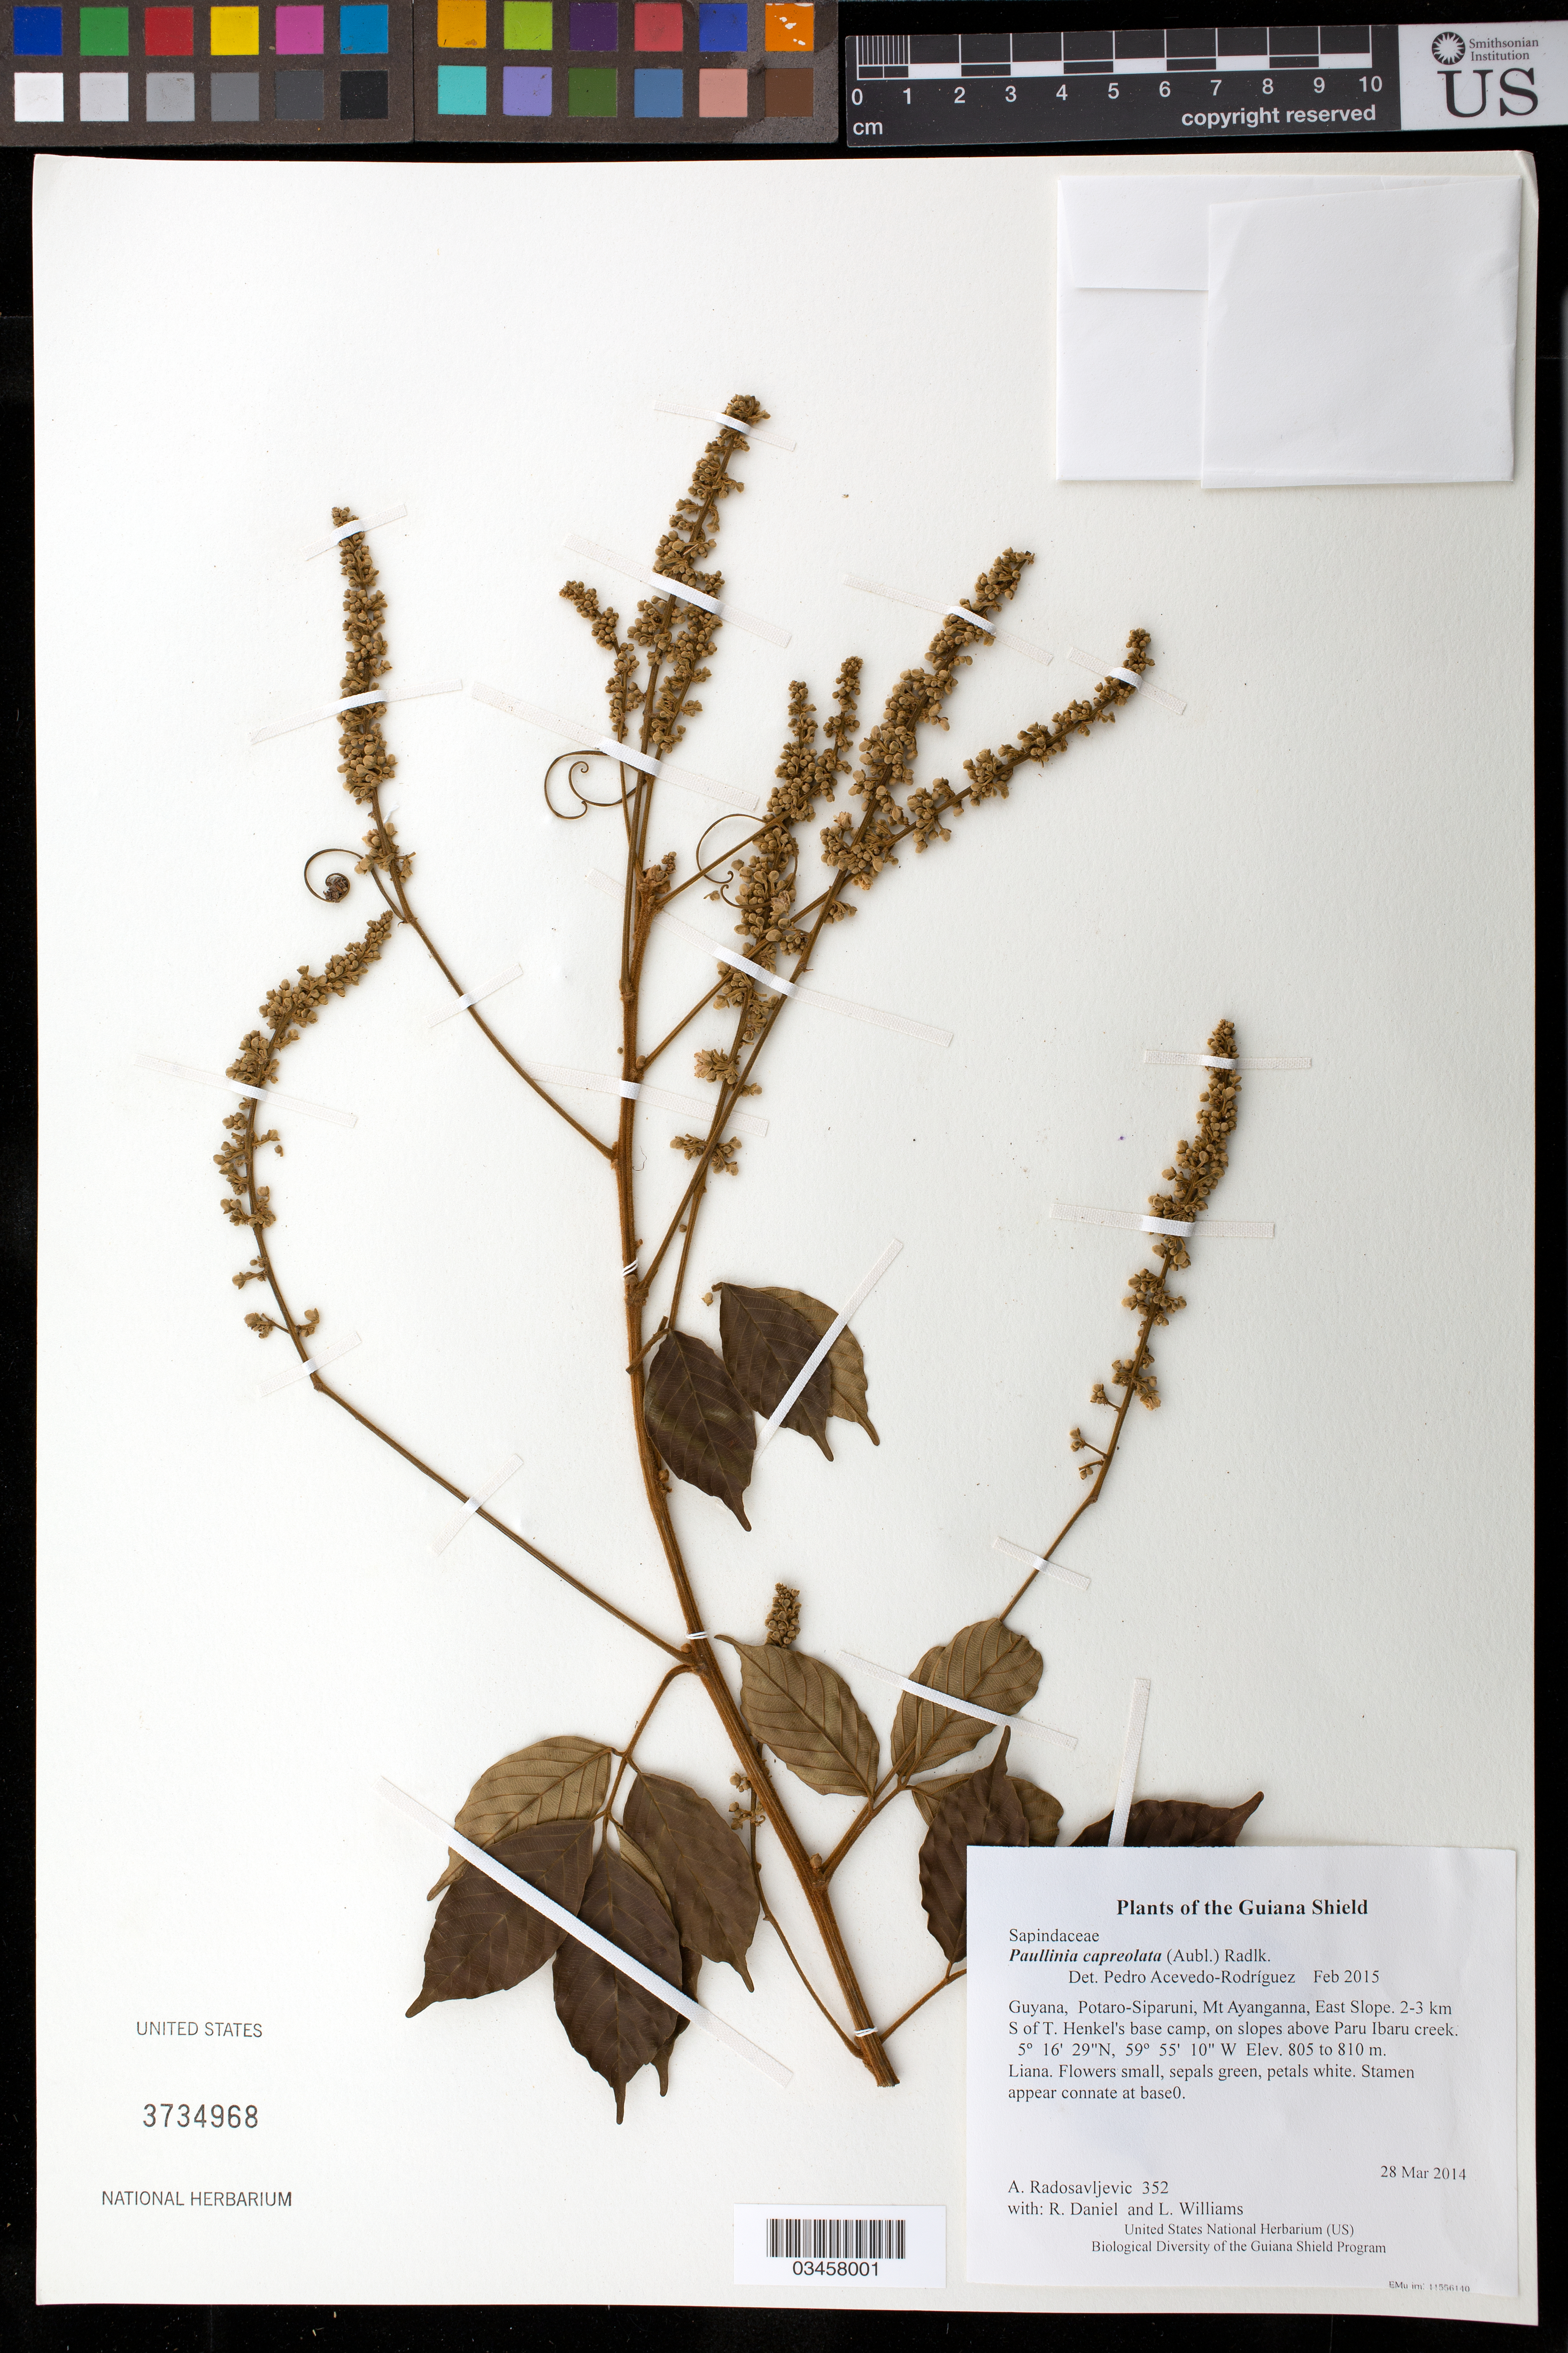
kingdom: Plantae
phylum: Tracheophyta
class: Magnoliopsida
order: Sapindales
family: Sapindaceae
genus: Paullinia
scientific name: Paullinia capreolata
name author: (Aubl.) Radlk.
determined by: Acevedo-Rodríguez, P.; Somner, G. V.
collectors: A. Radosavljevic, R. Daniel & L. Williams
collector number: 352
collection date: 2014-03-28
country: Guyana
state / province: Potaro-Siparuni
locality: Mt Ayanganna, East Slope. 2-3 km S of T. Henkel's base camp, on slopes above Paru Ibaru creek.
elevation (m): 805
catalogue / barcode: US 3734968